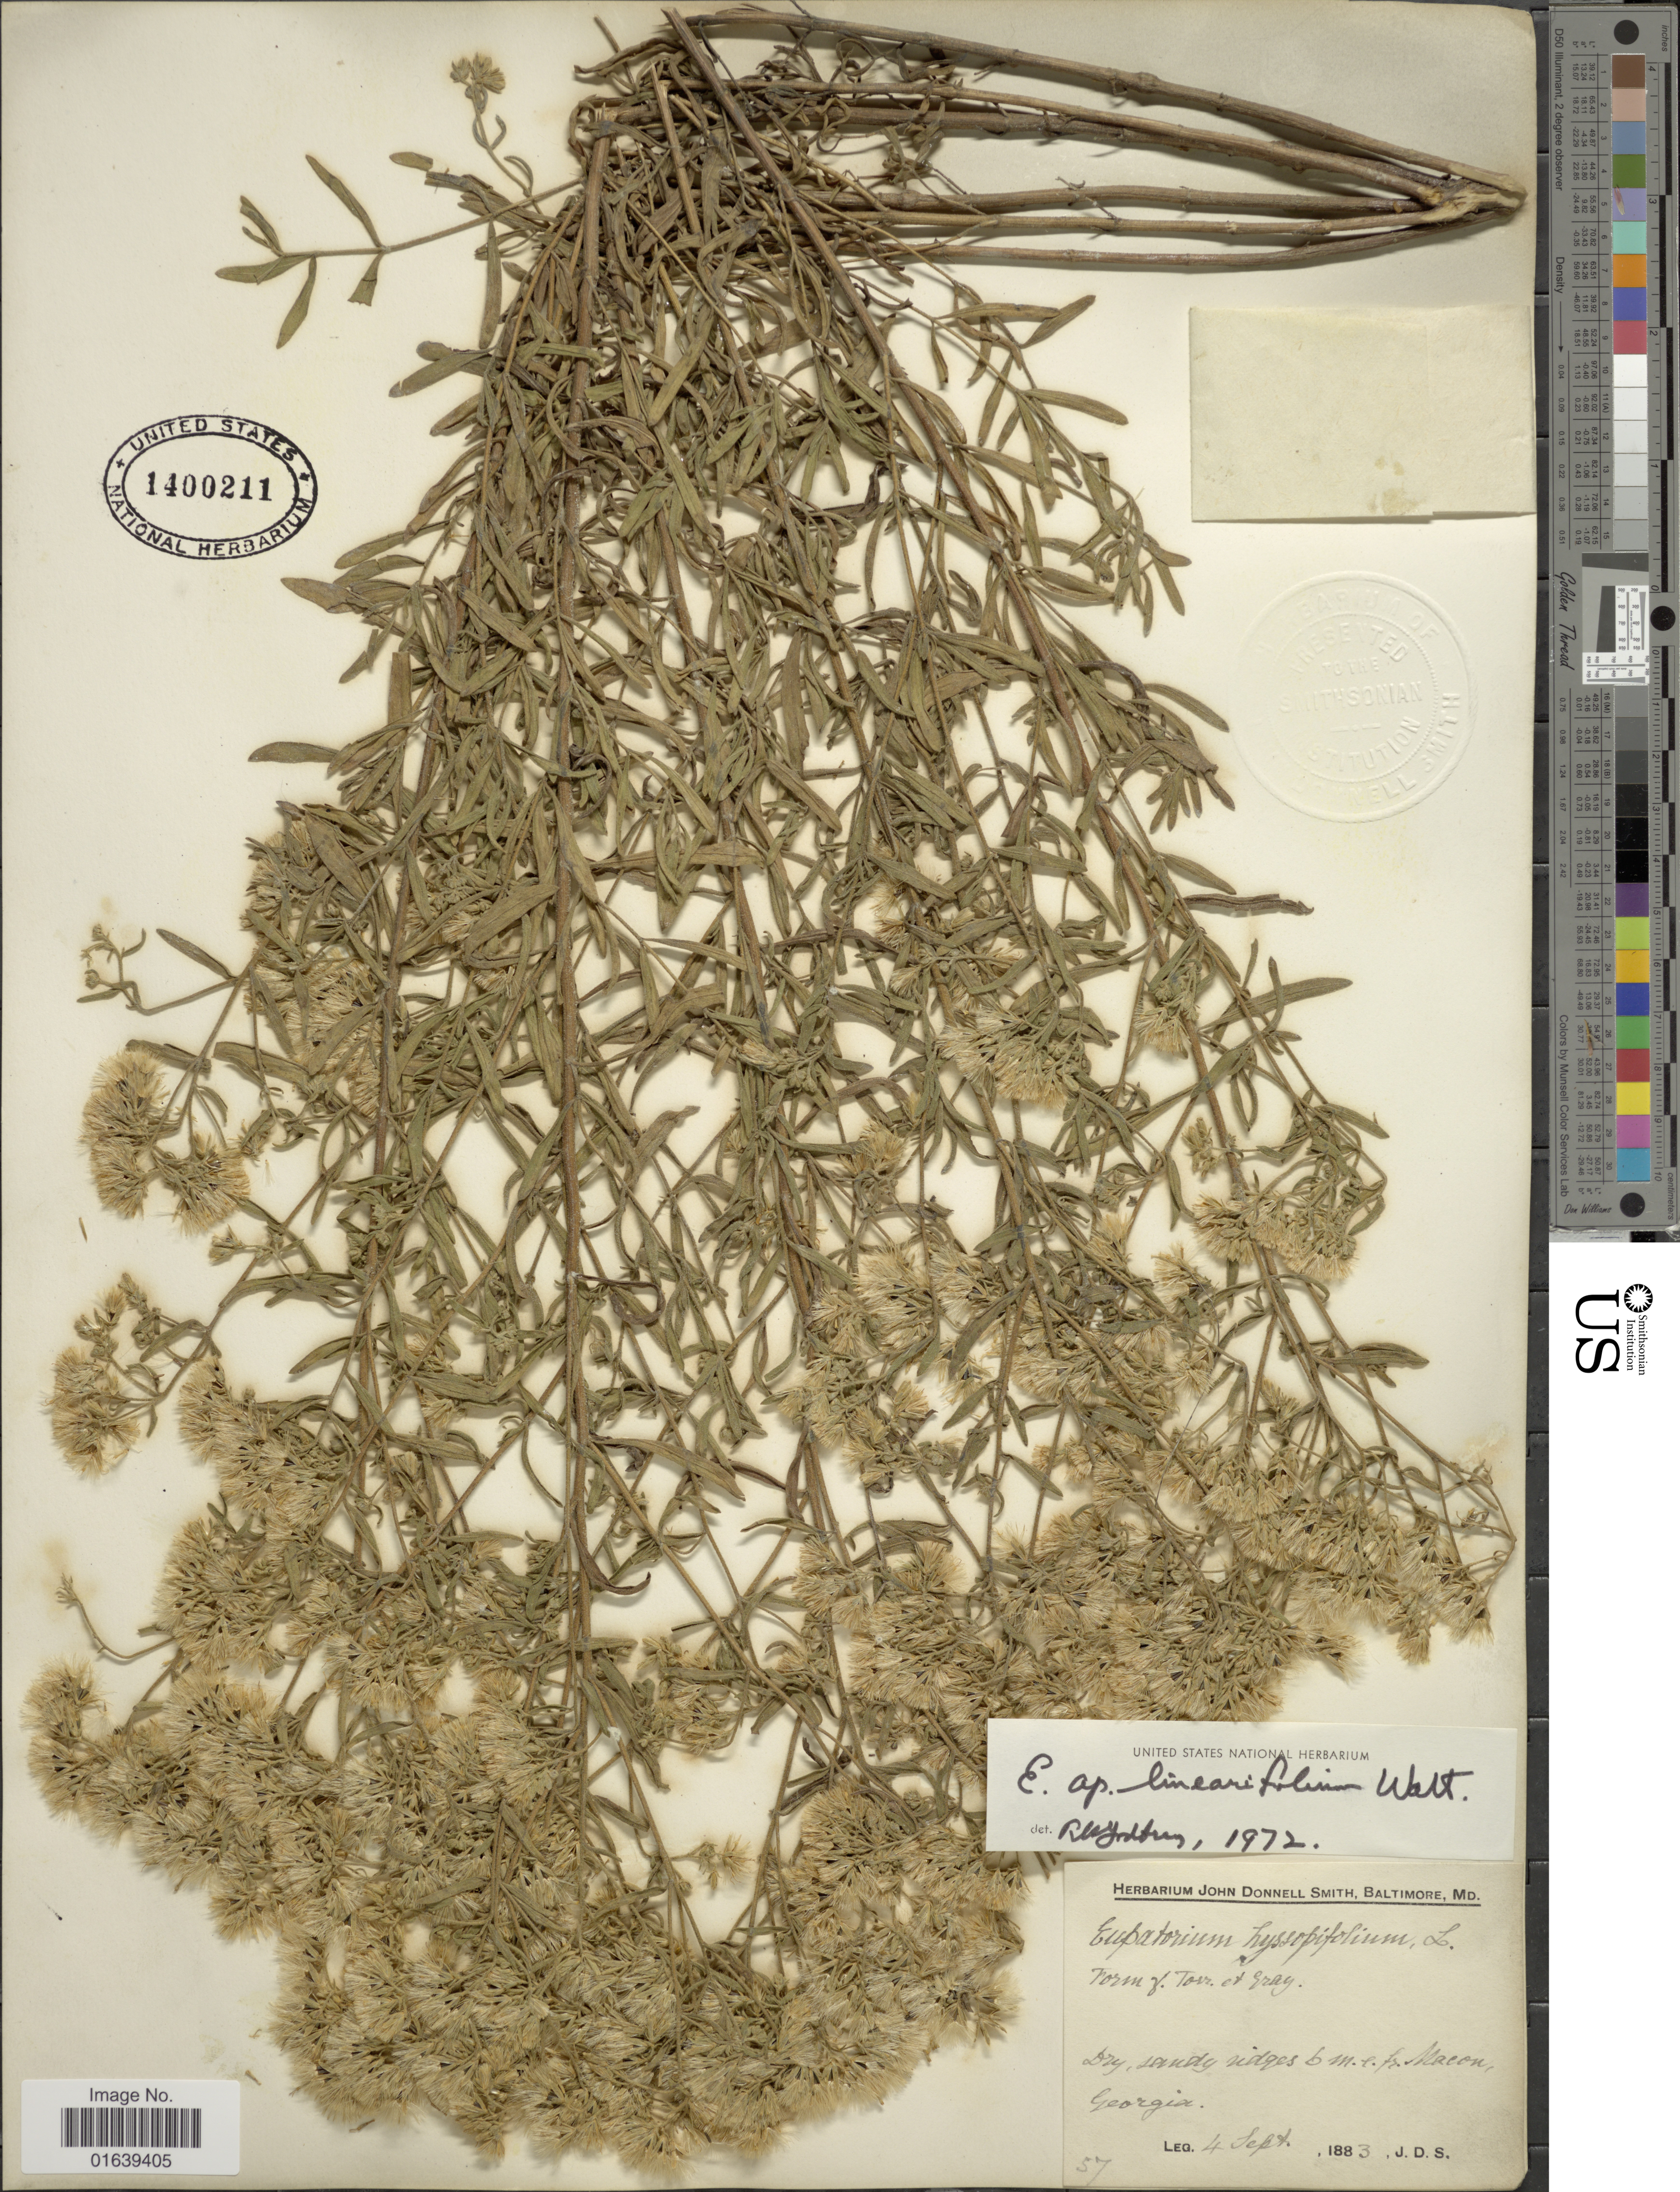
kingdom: Plantae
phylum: Tracheophyta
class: Magnoliopsida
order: Asterales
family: Asteraceae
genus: Eupatorium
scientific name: Eupatorium linearifolium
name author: Walter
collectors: J. Donnell Smith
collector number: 57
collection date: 1883-09-04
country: United States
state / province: Georgia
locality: Dry, sandy ridges b m.e.fr. Macon. Georgia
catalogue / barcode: US 1400211